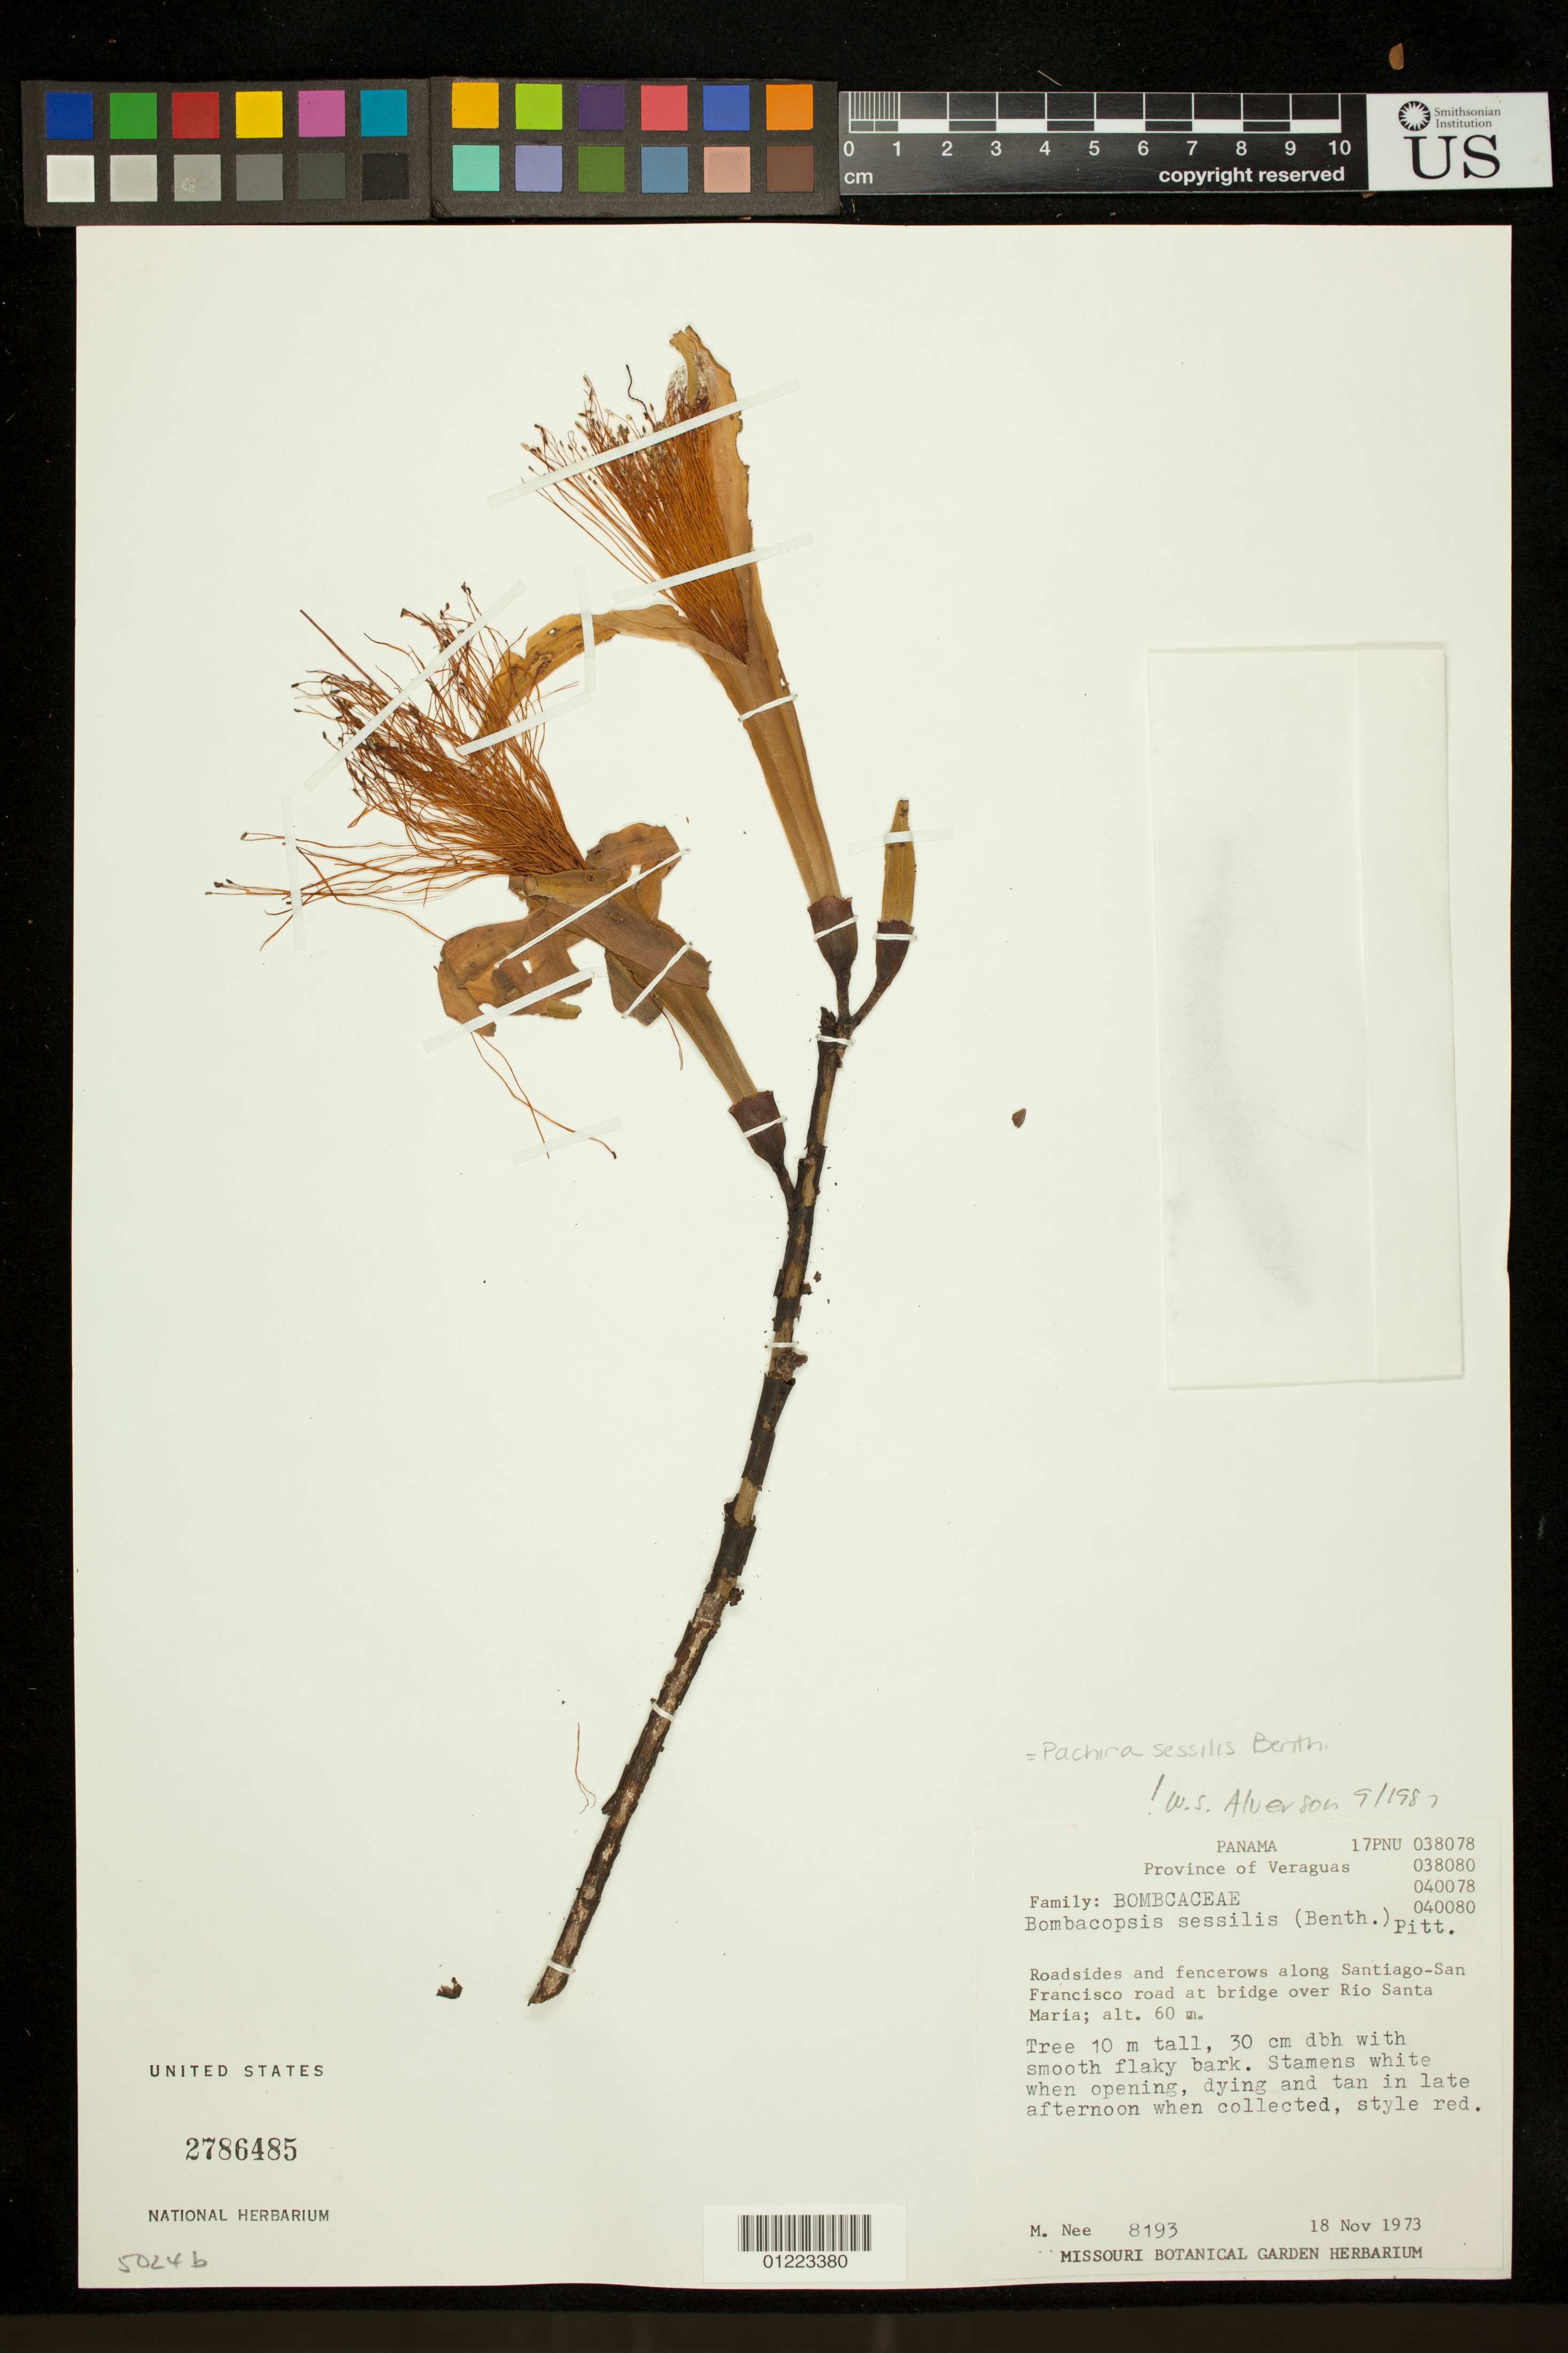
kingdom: Plantae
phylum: Tracheophyta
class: Magnoliopsida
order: Malvales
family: Malvaceae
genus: Pachira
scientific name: Pachira sessilis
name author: Benth.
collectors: M. Nee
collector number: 8193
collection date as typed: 11/18/1973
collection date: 1973-11-18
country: Panama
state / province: Veraguas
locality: Province of Veraguas. Roadsides and fencerows along Santiago-San Francisco road at bridge over Rio Santa Maria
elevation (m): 60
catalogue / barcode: US 2786485